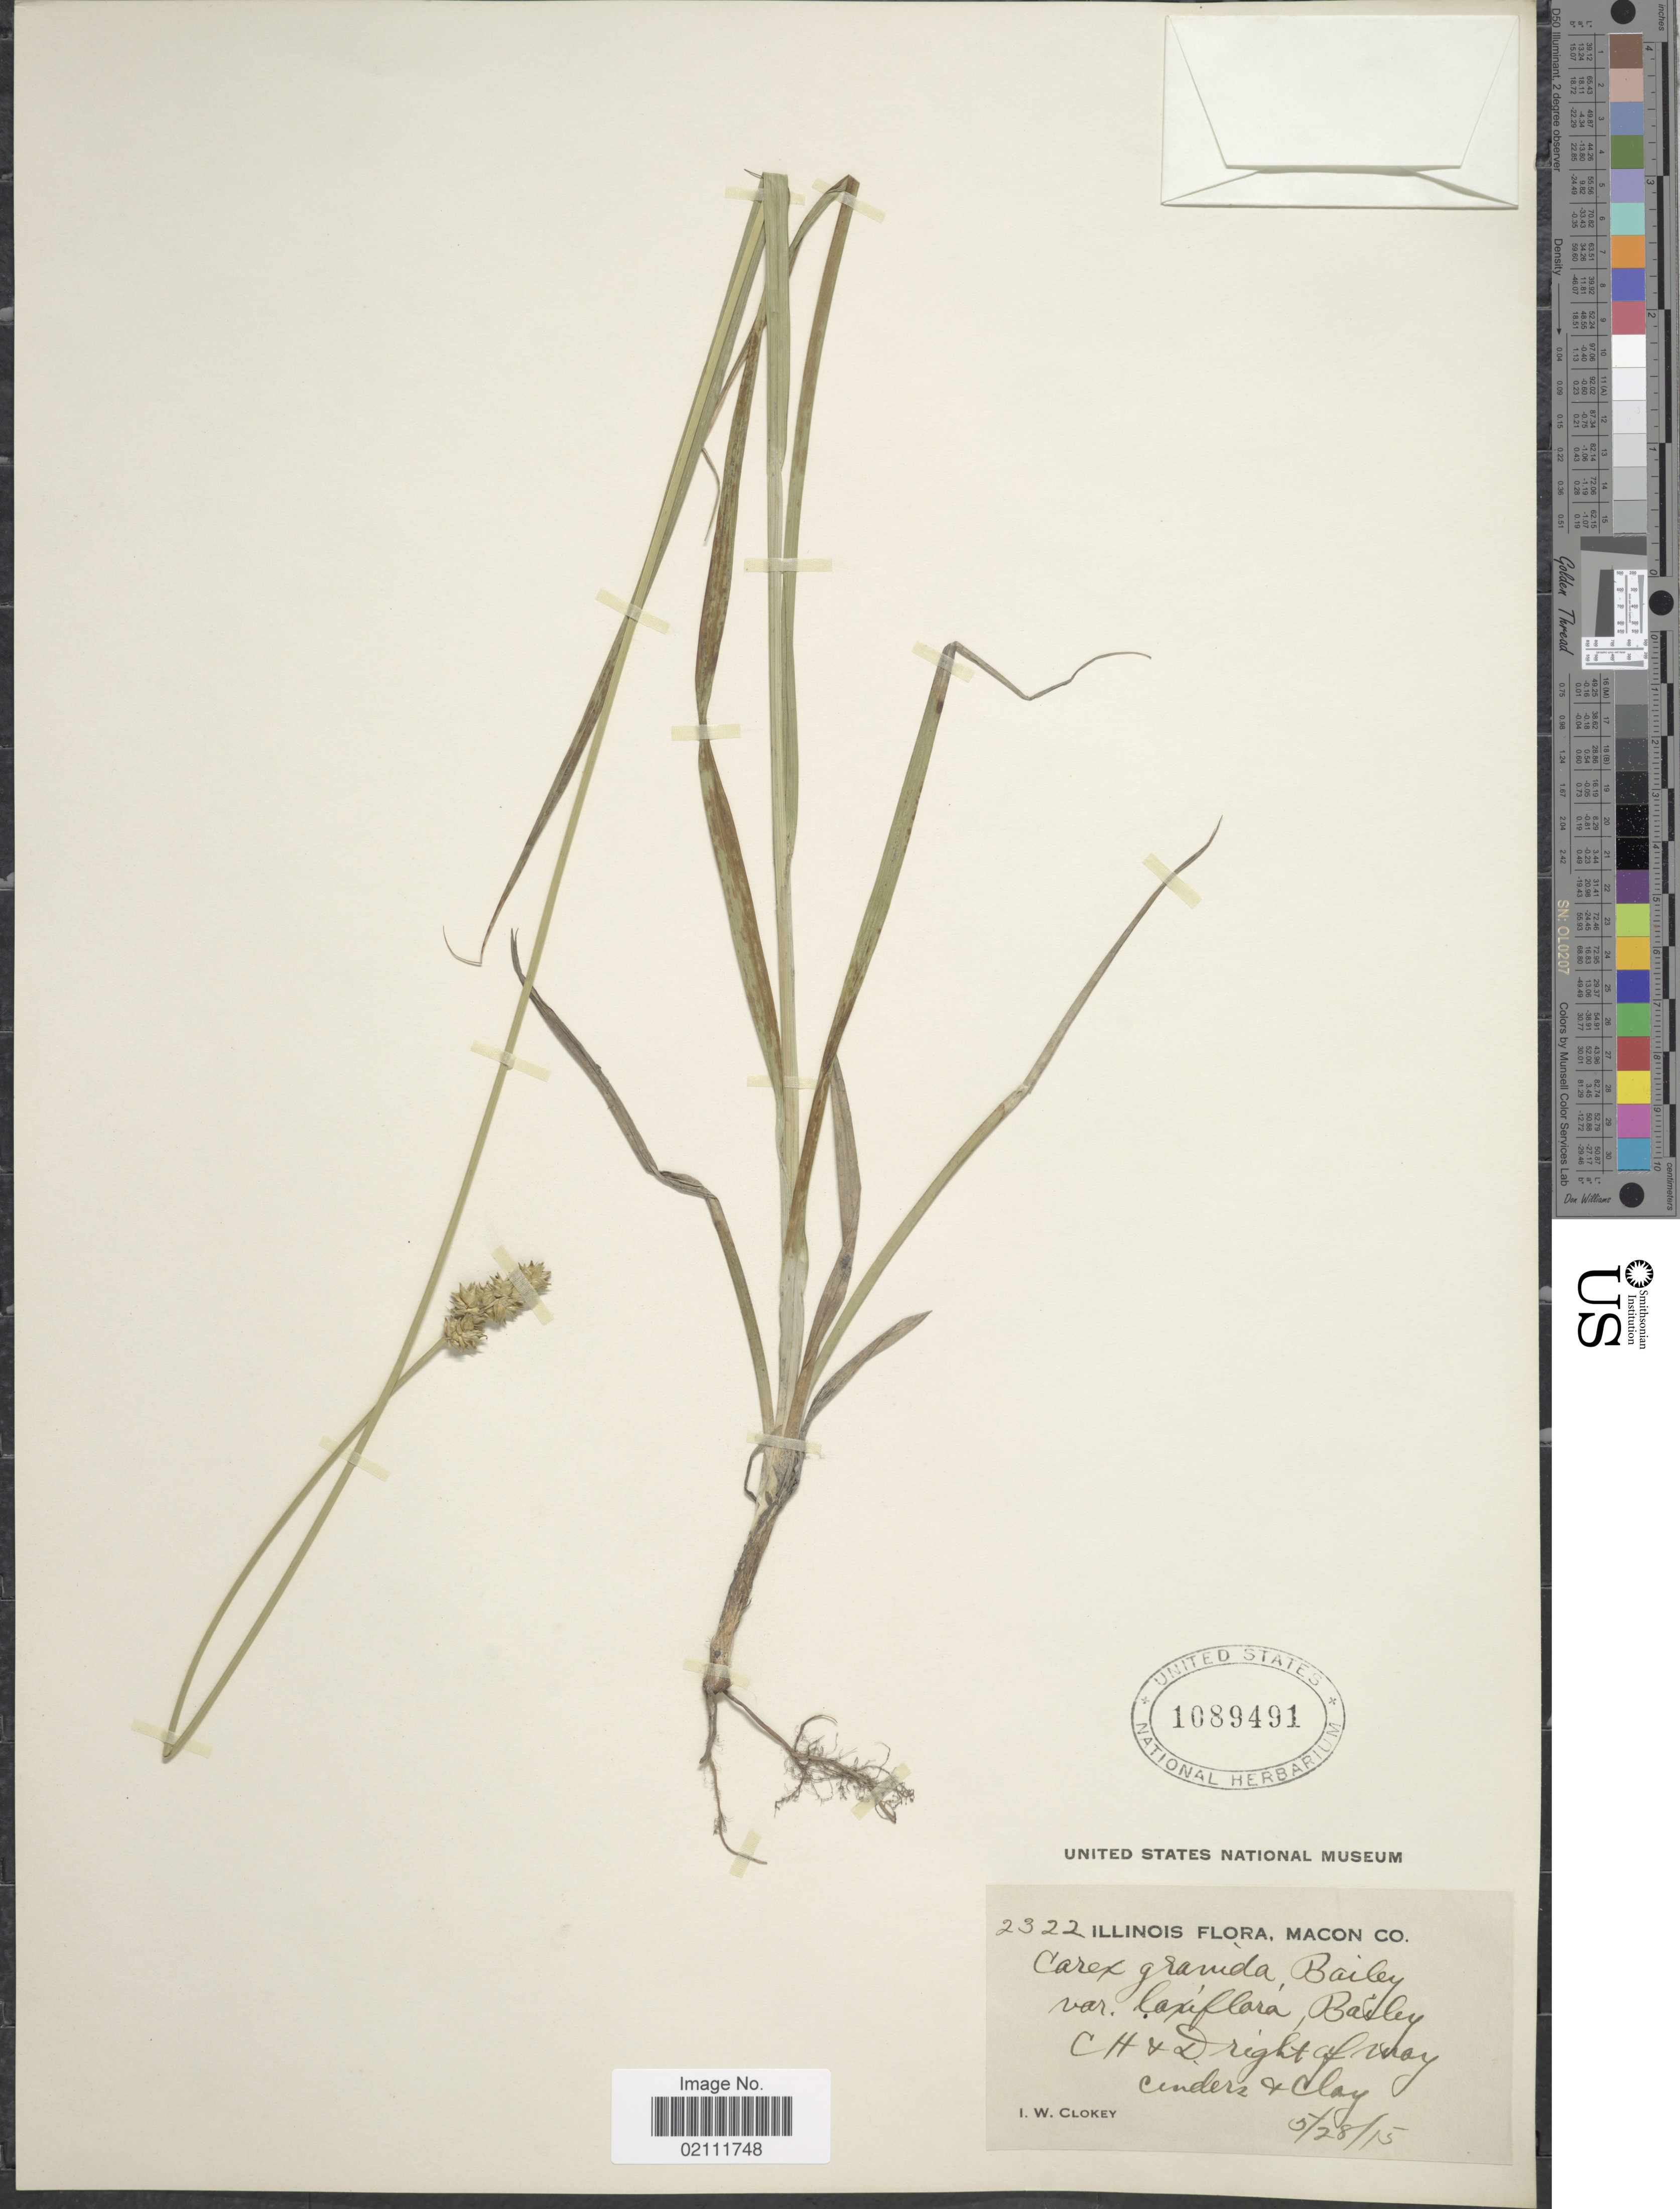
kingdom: Plantae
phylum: Tracheophyta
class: Liliopsida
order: Poales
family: Cyperaceae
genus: Carex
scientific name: Carex gravida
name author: L.H. Bailey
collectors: I. W. Clokey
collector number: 2322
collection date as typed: Transcribed d/m/y: 28/5/15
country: United States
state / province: Illinois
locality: Macon Co., CH + D. right of way cinders + clay.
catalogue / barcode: US 1089491